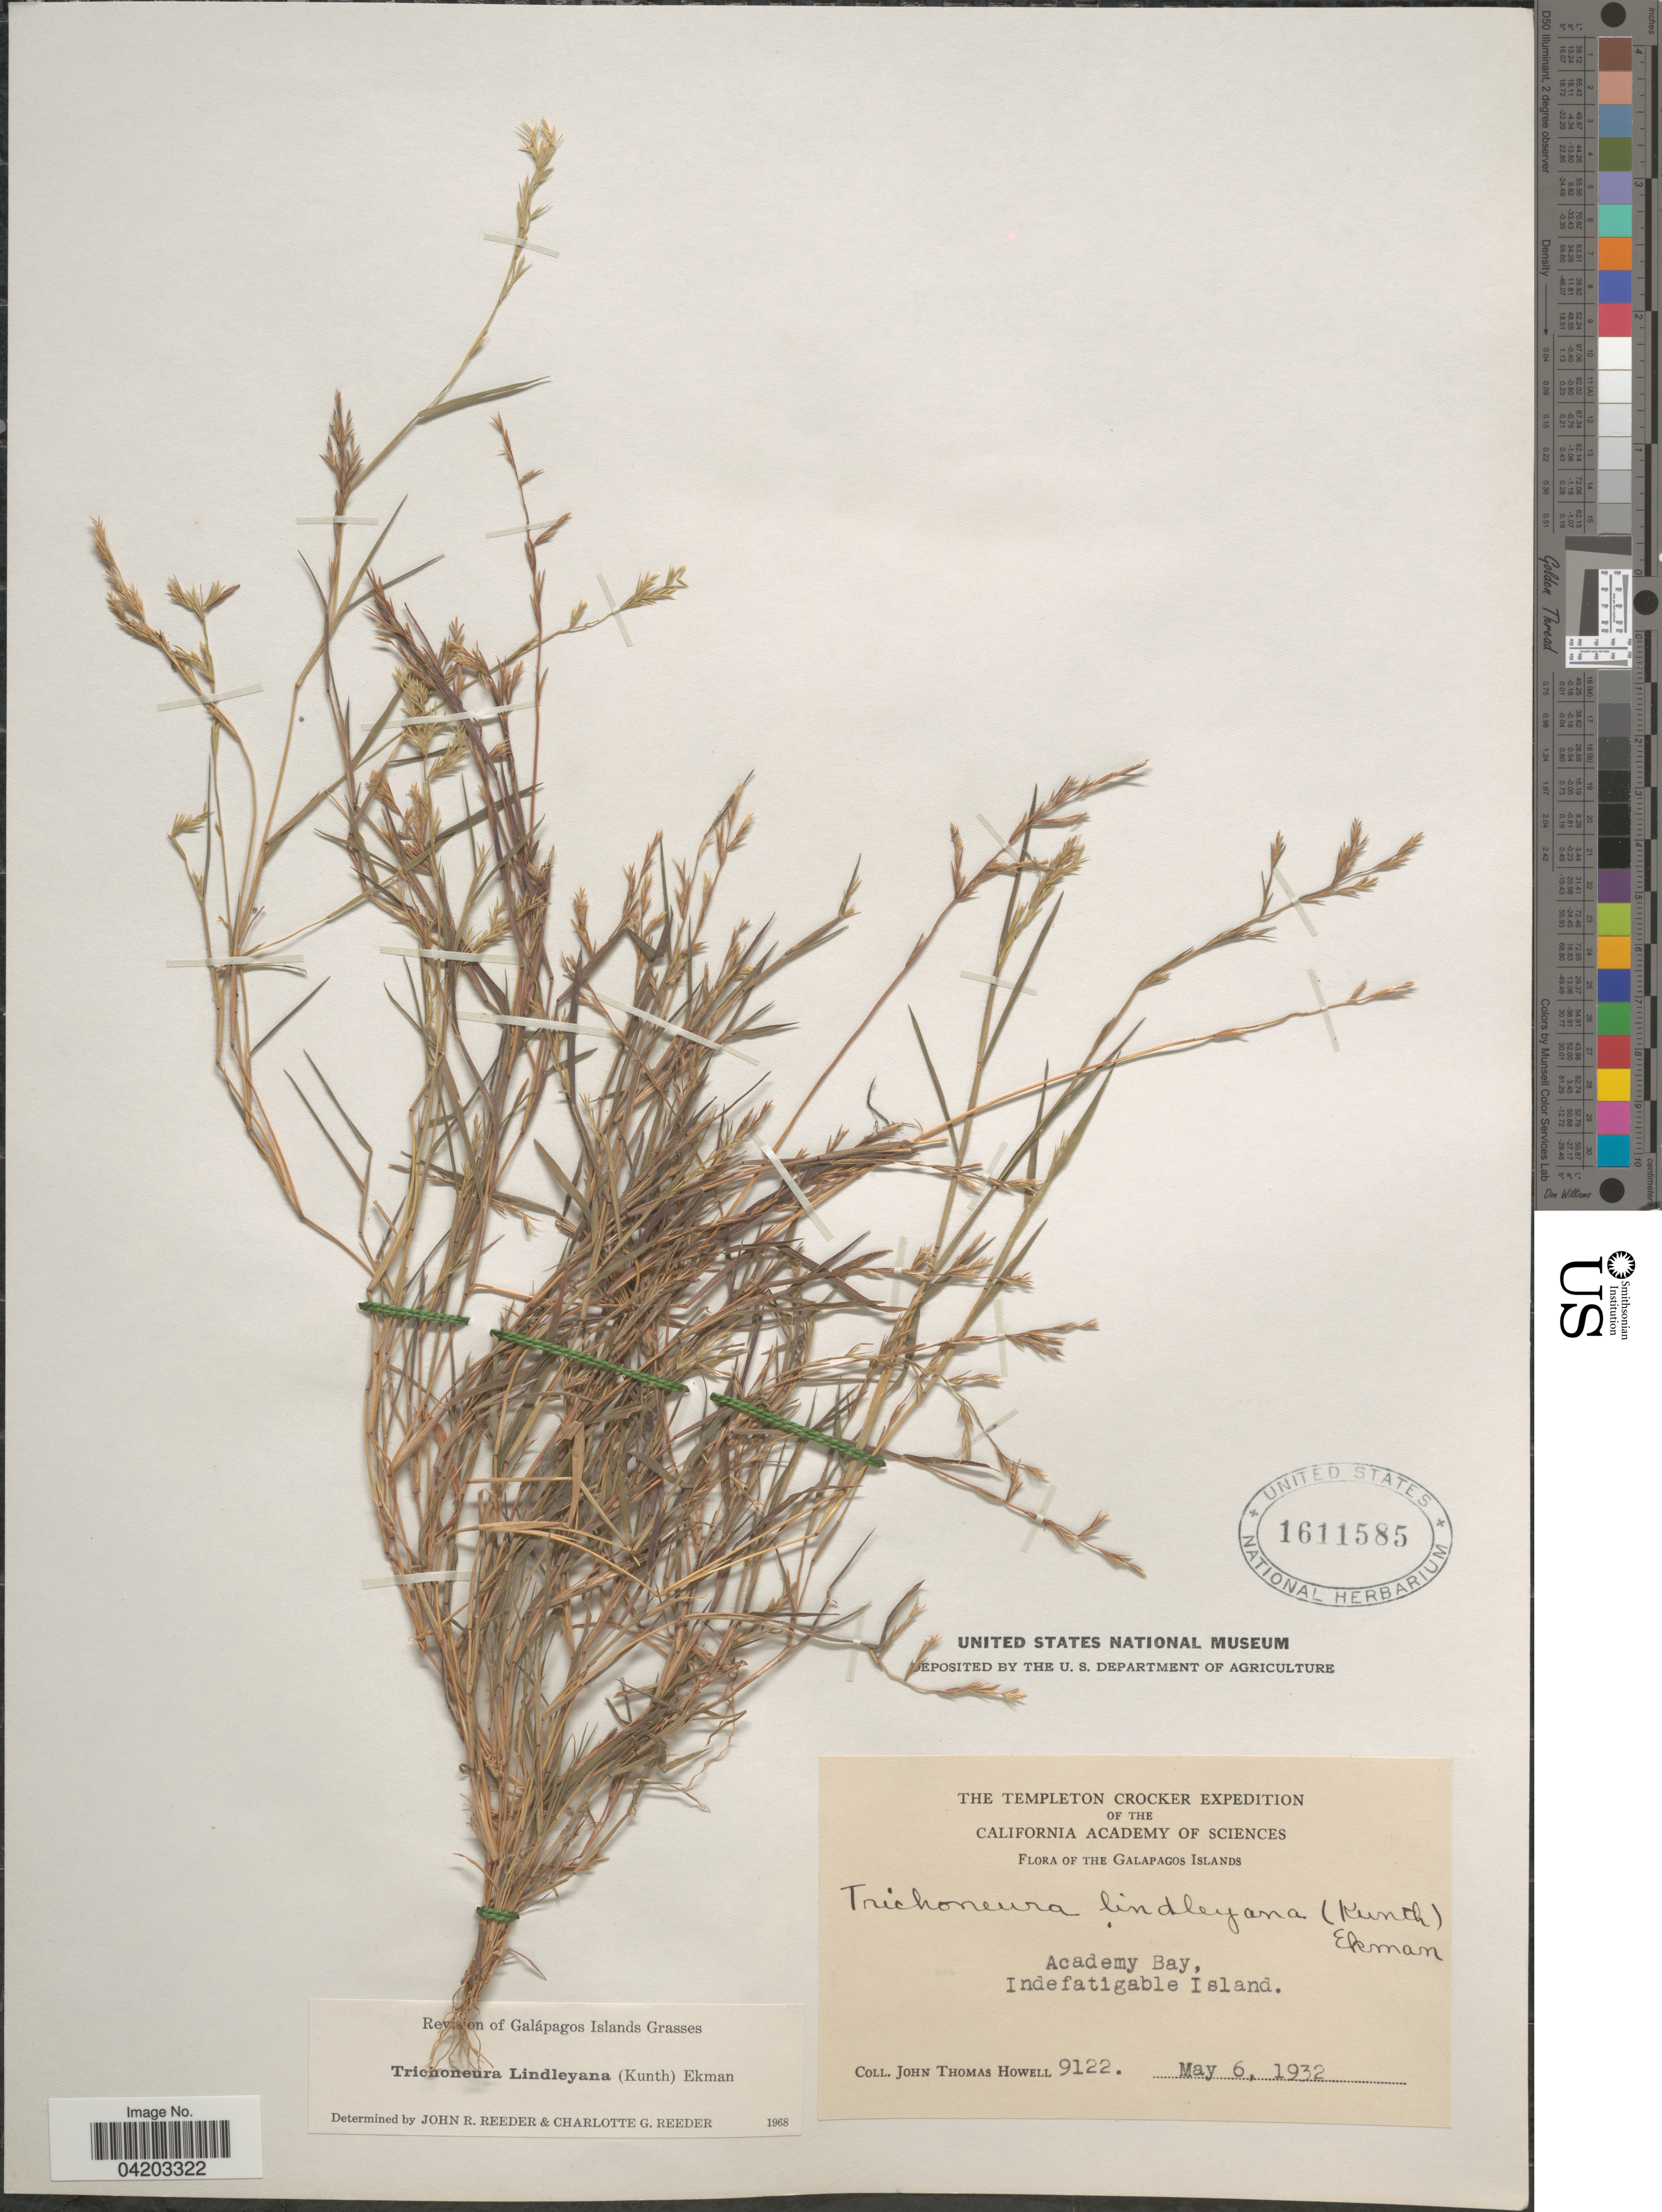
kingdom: Plantae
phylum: Tracheophyta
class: Liliopsida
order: Poales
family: Poaceae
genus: Trichoneura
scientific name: Trichoneura lindleyana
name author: (Kunth) Ekman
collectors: J. T. Howell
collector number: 9122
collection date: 1932-05-06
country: Ecuador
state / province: Colón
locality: The Templeton Crocker Expedition of the California Academy of Sciences. Galapagos Islands. Academy Bay, Indefatigable Island.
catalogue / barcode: US 1611585